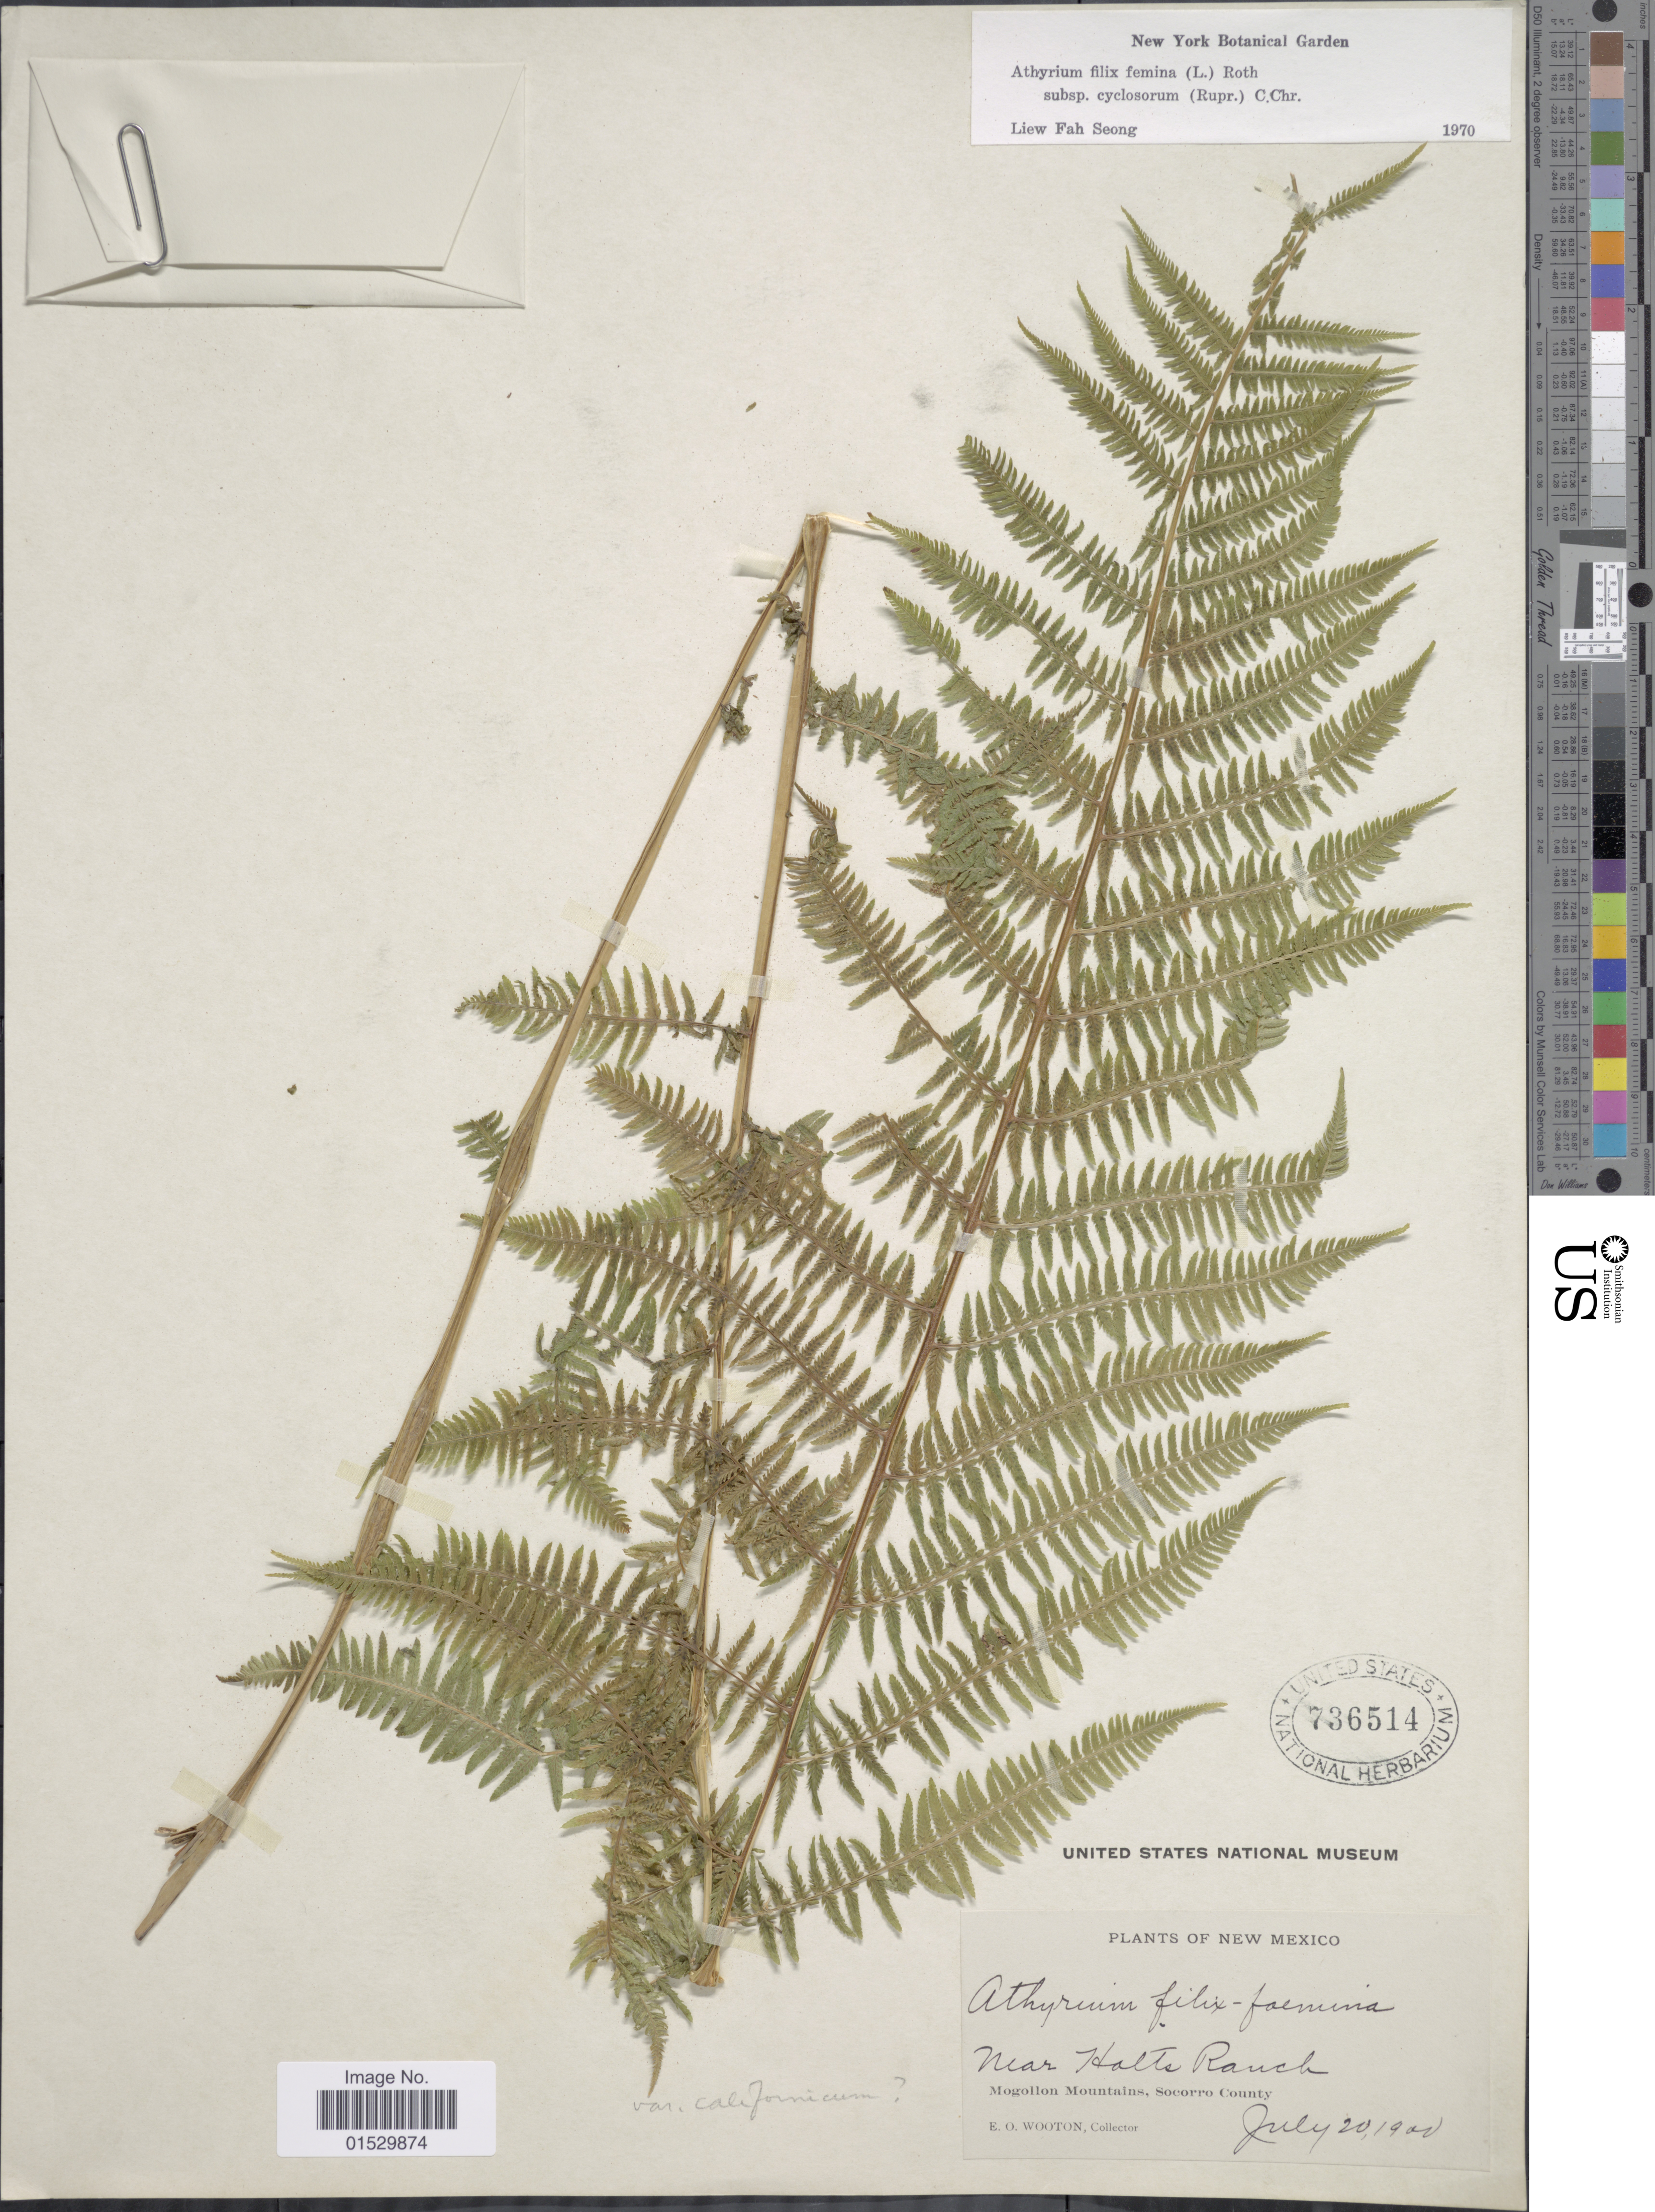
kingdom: Plantae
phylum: Tracheophyta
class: Polypodiopsida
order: Polypodiales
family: Athyriaceae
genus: Athyrium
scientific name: Athyrium filix-femina subsp. cyclosorum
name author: (Rupr.) C. Chr.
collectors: E. O. Wooton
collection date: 1900-07-20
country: United States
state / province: New Mexico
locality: Near Halts Ranch, Mogollon Mountains, Socorro County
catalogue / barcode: US 736514